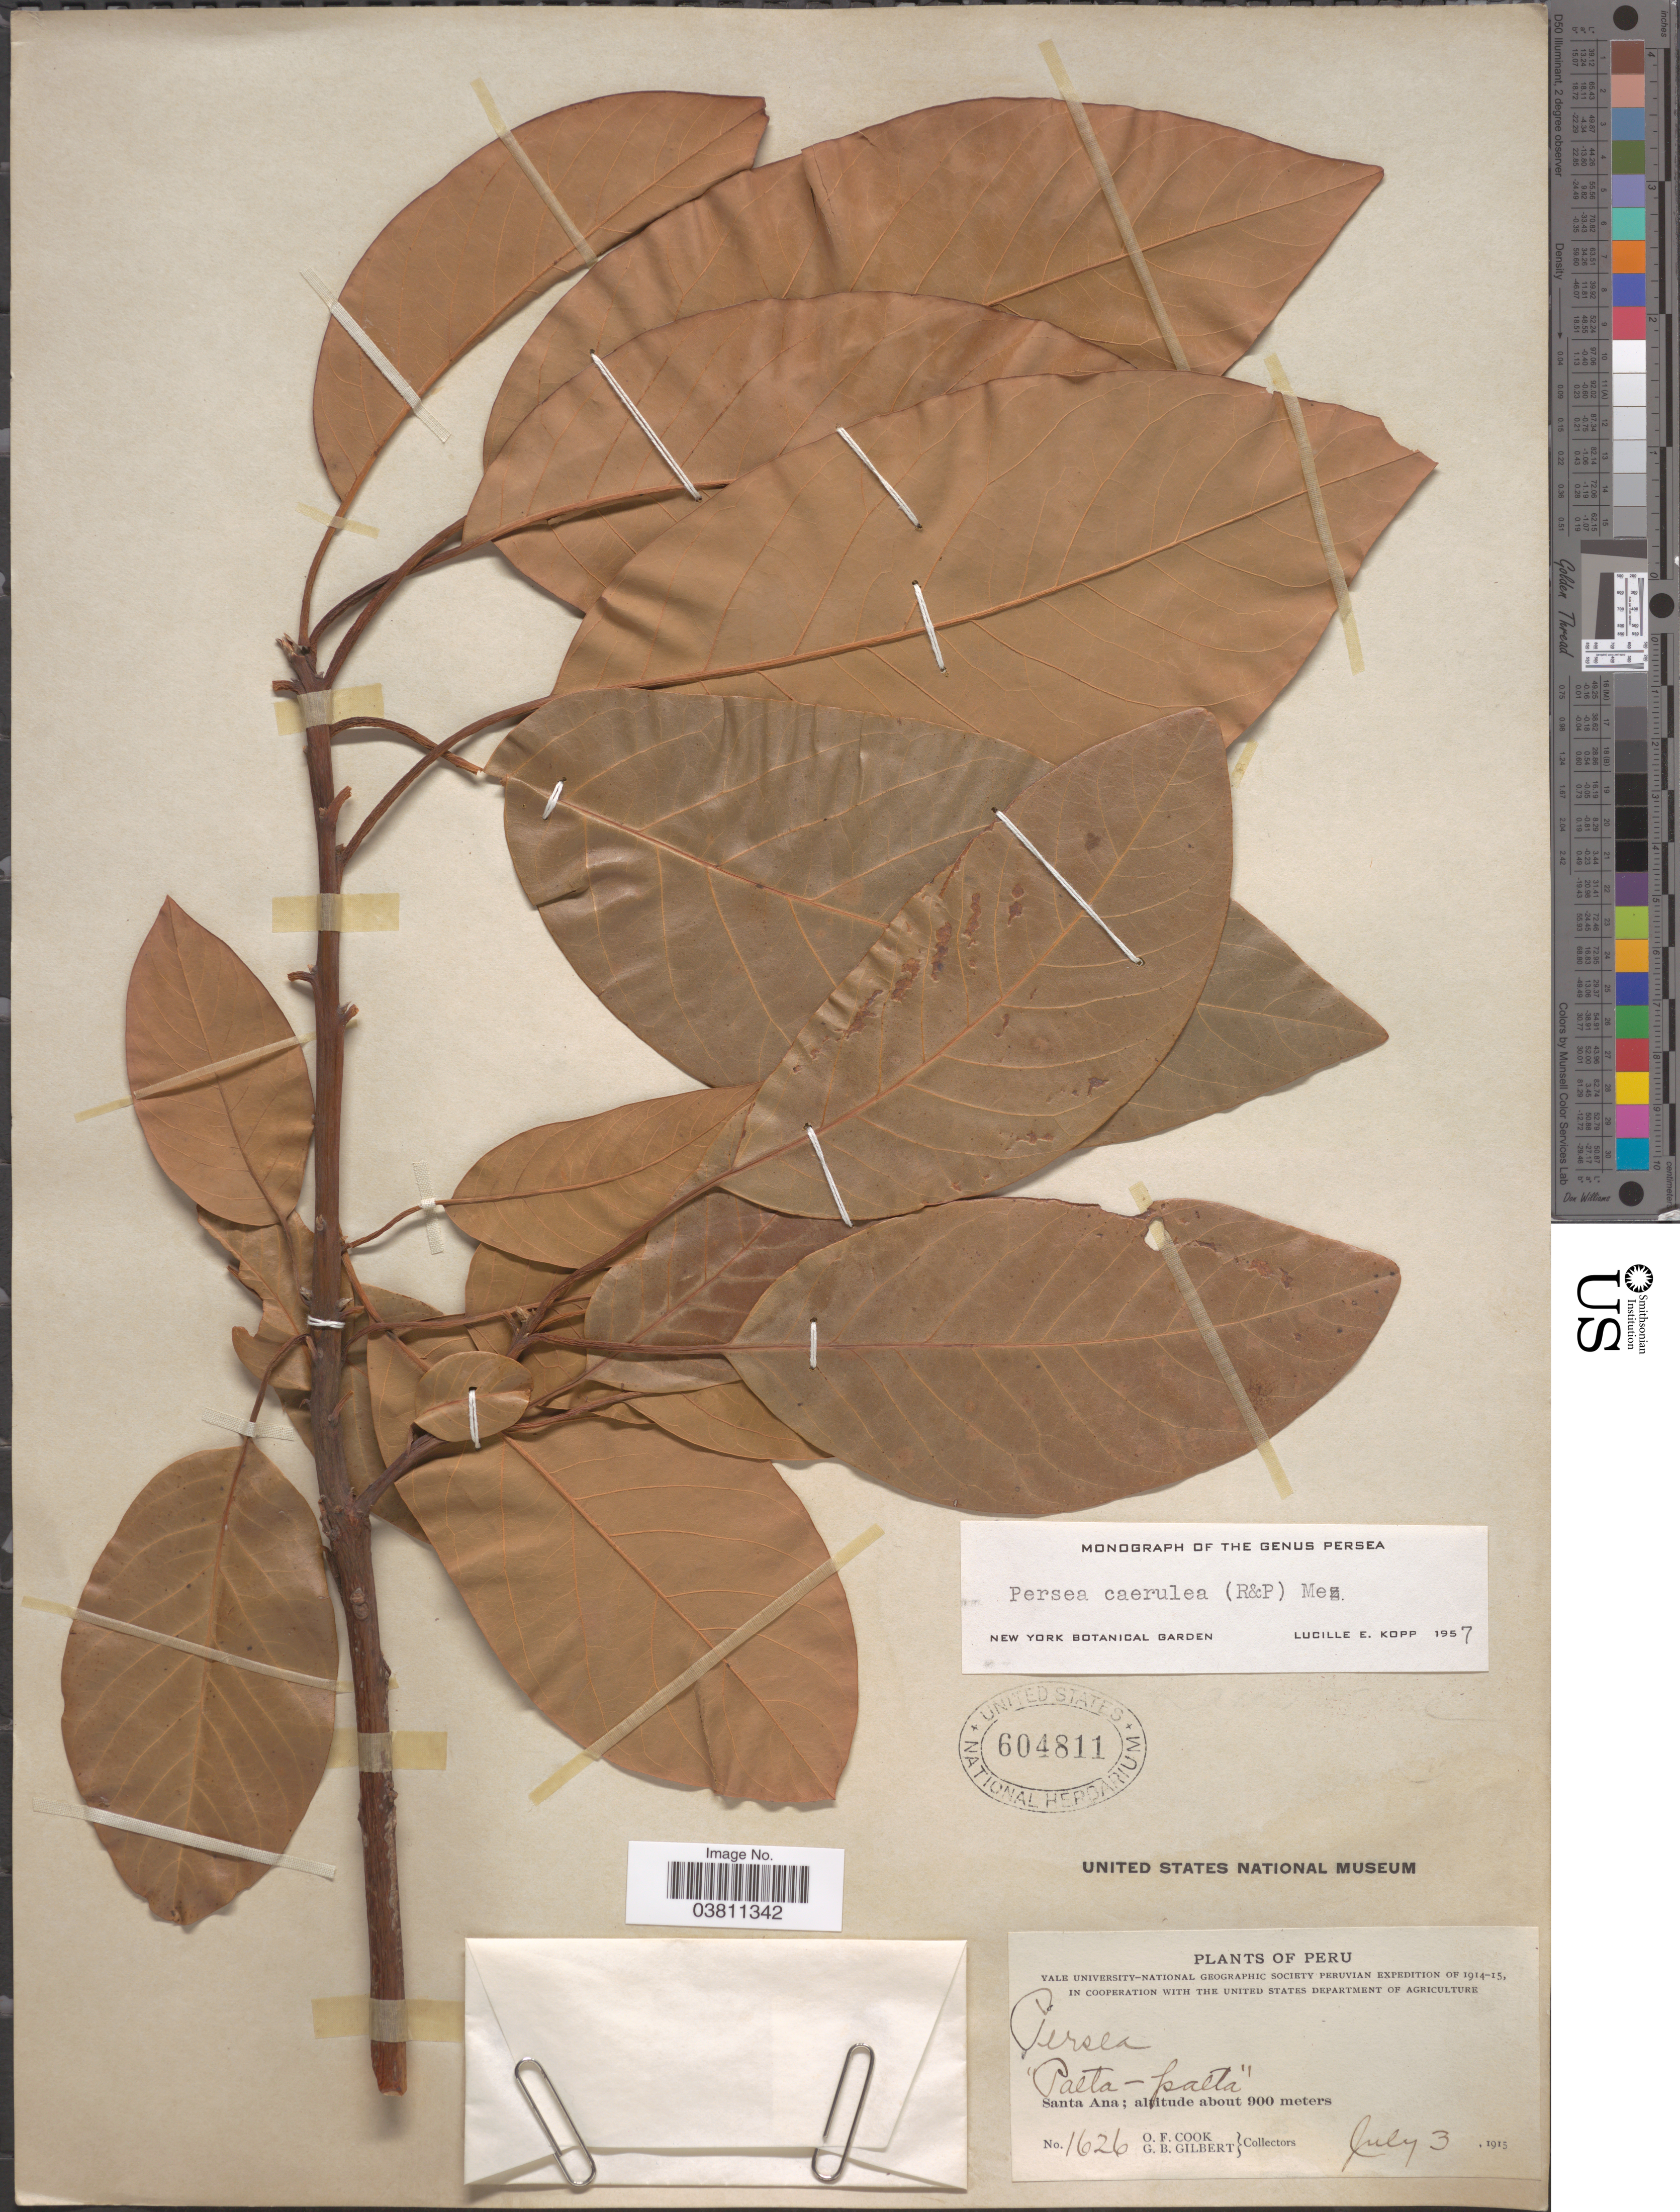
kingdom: Plantae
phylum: Tracheophyta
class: Magnoliopsida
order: Laurales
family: Lauraceae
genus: Persea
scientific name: Persea caerulea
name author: (Ruiz & Pav.) Mez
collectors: O. F. Cook & G. B. Gilbert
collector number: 1626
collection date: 1915-07-03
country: Peru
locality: Santa Ana.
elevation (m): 900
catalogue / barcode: US 604811